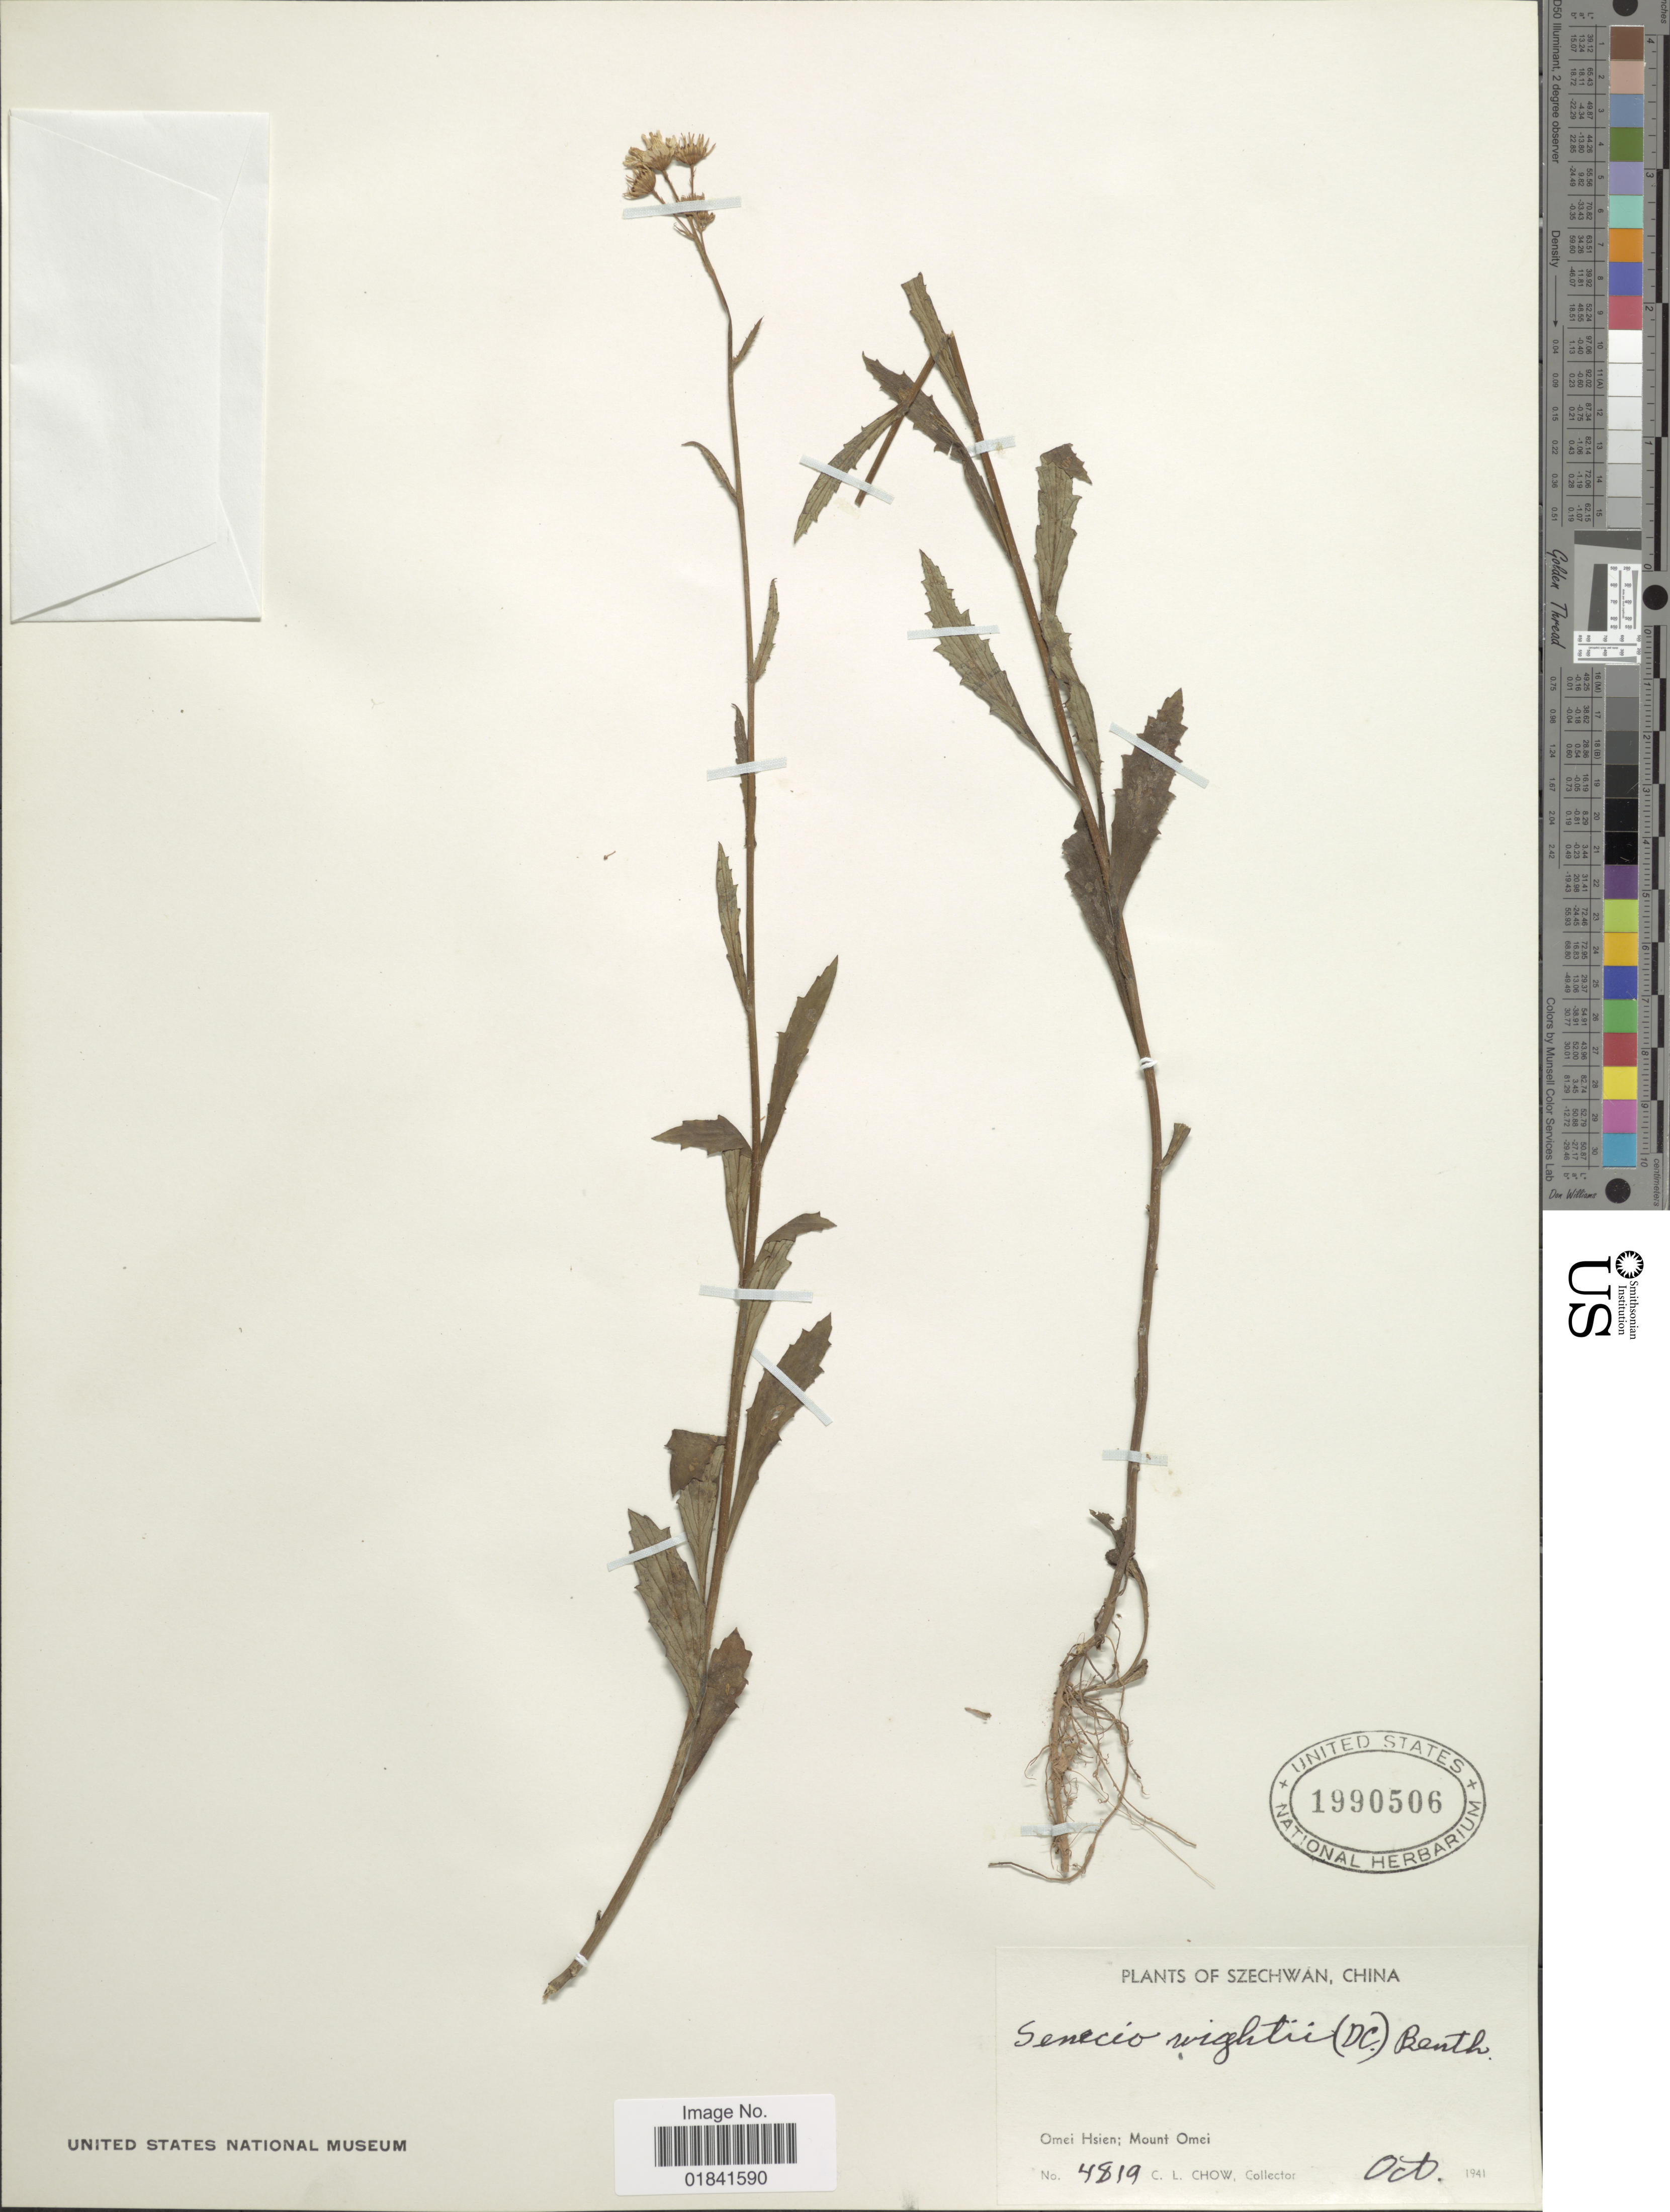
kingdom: Plantae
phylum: Tracheophyta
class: Magnoliopsida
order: Asterales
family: Asteraceae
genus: Senecio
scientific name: Senecio wightii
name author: (DC.) Benth. ex C.B. Clarke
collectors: C. Chow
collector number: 4819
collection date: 1941-10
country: China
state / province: Sichuan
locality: Szechwan, Omei Hsien; Mount Omei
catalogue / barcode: US 1990506